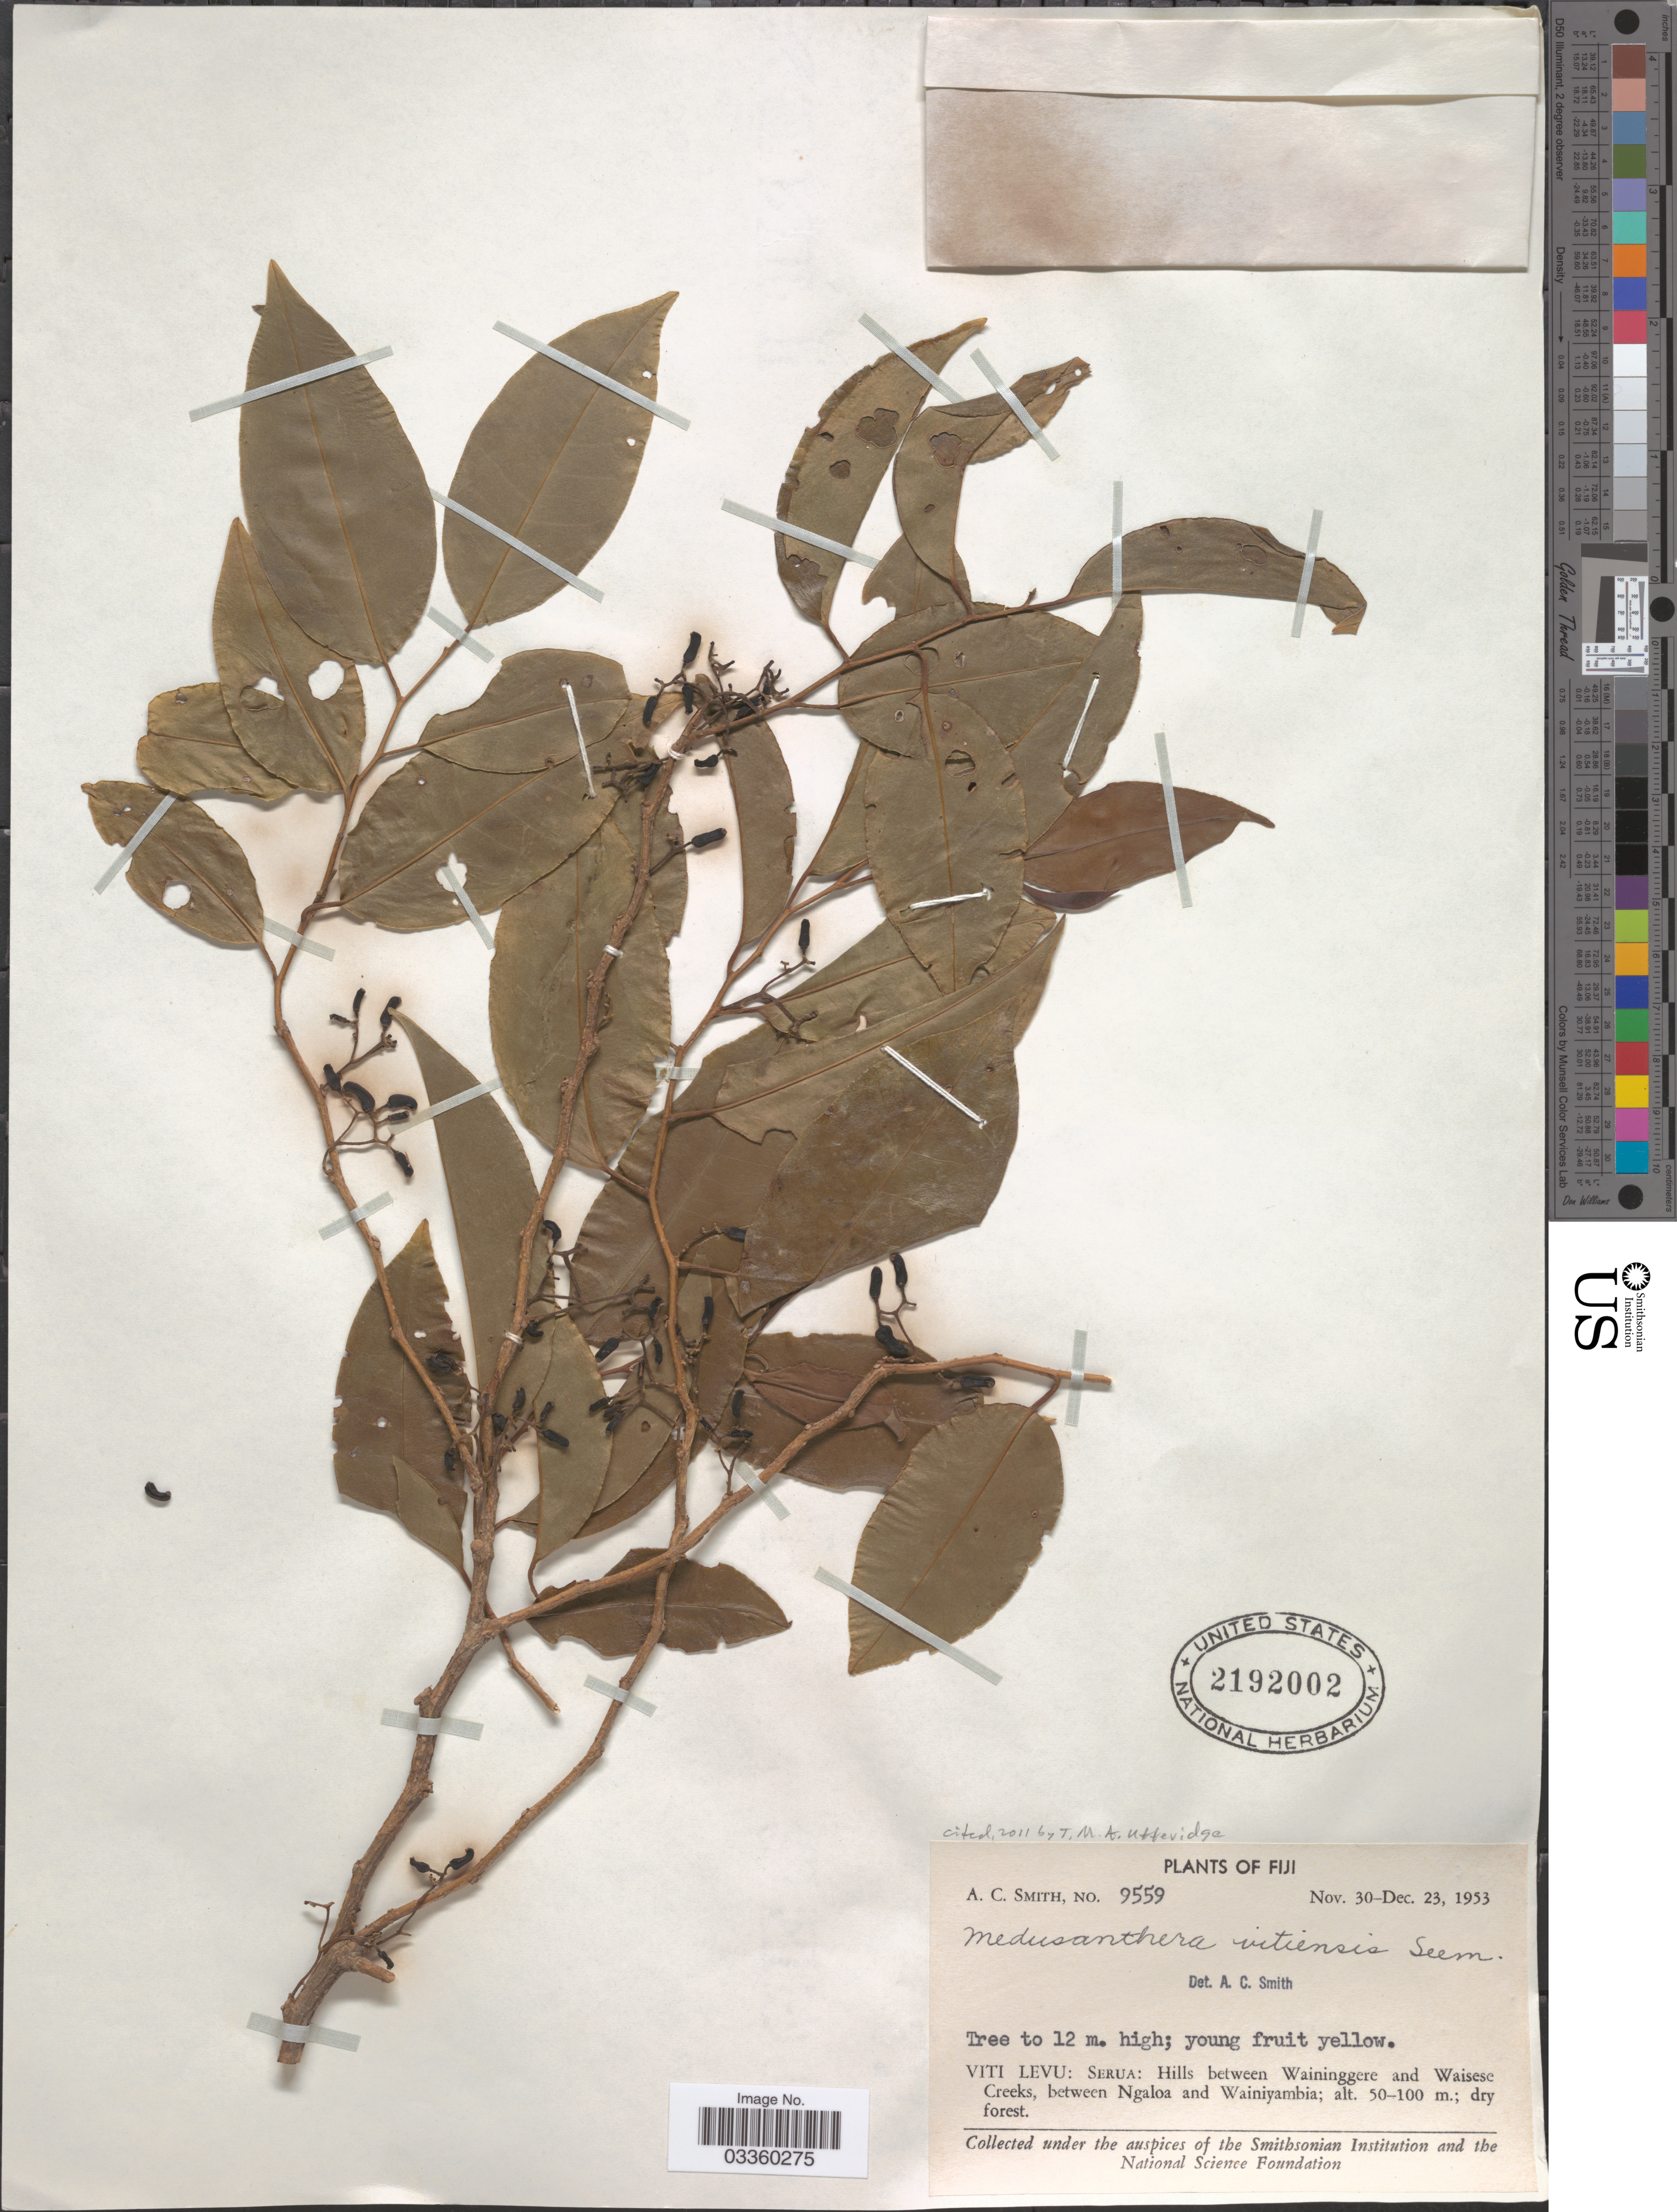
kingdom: Plantae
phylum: Tracheophyta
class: Magnoliopsida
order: Cardiopteridales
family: Stemonuraceae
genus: Medusanthera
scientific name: Medusanthera vitiensis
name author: Seem.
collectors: A. C. Smith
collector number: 9559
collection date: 1953-11-30/1953-12-23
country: Fiji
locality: Viti Levu: Serua: Hills between Waininggere and Waisese Creeks, between Ngaloa and Waniyambia.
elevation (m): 50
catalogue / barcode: US 2192002